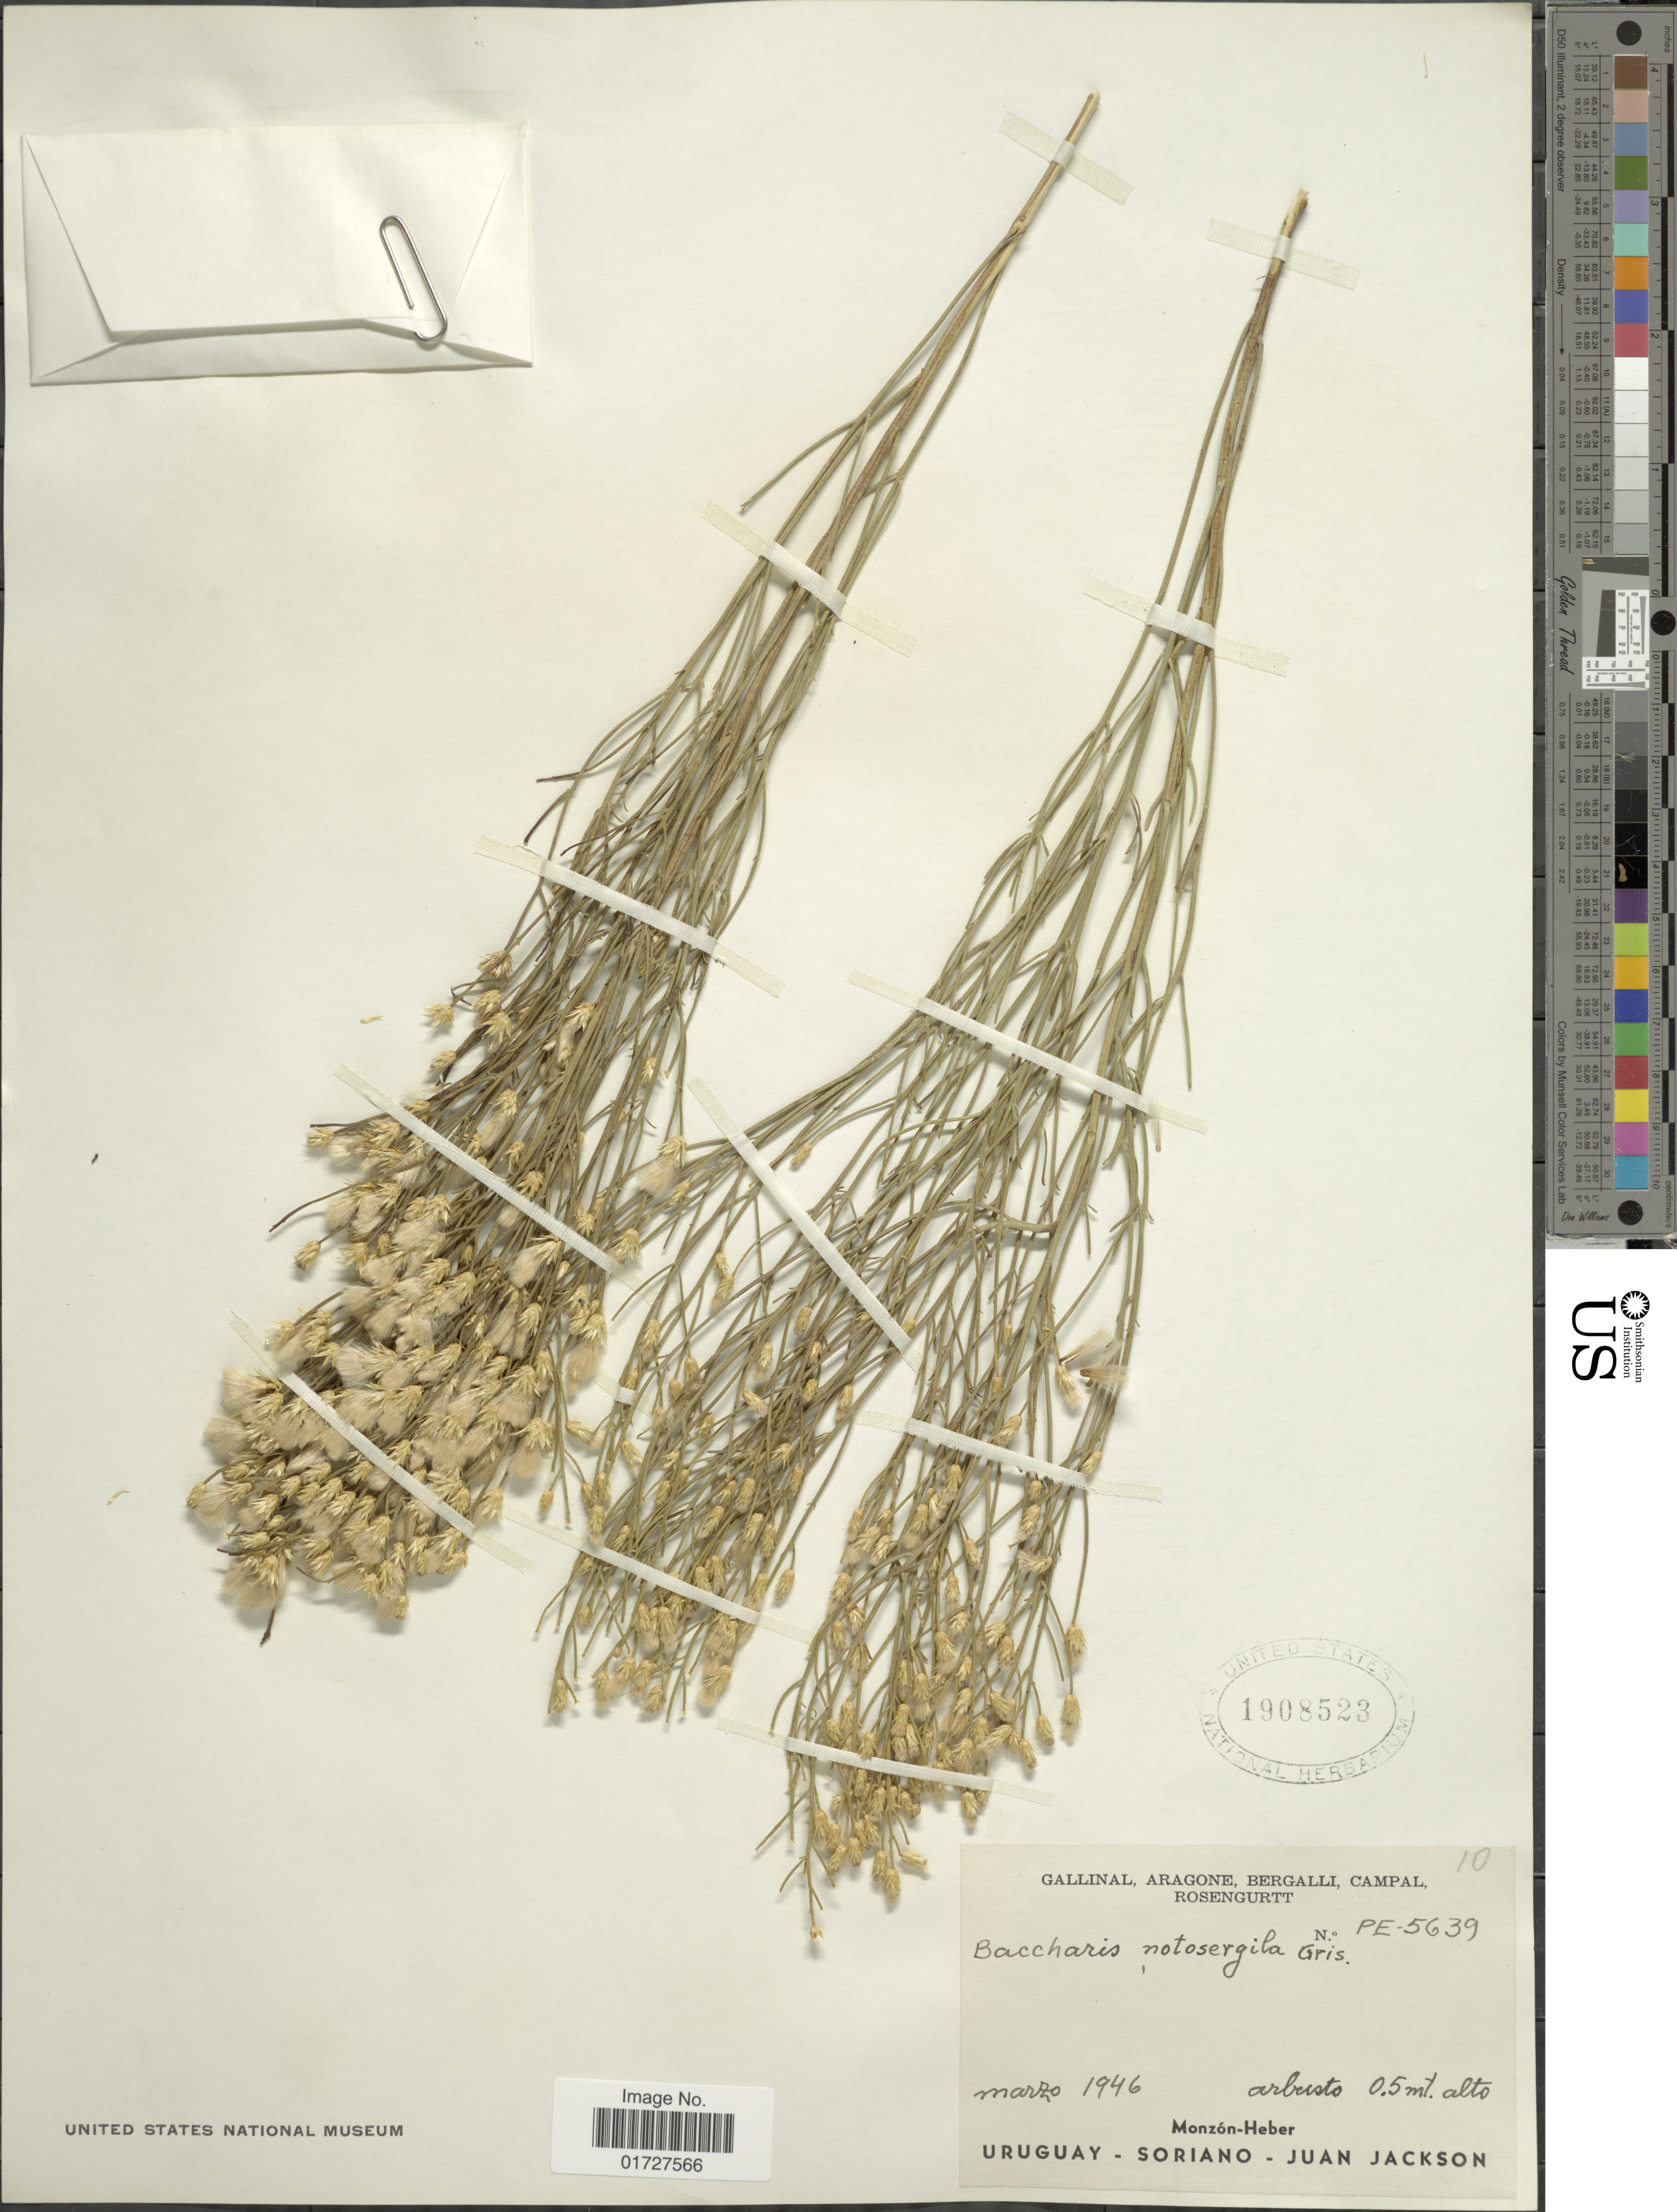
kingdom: Plantae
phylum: Tracheophyta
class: Magnoliopsida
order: Asterales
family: Asteraceae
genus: Baccharis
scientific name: Baccharis notosergila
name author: Griseb.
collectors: -. Gallinal, -- Aragone, -- Bergalli, -- Campal & Rosengurtt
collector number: PE-5639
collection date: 1946-03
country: Uruguay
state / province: Soriano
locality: Monzon-Heber, Juan Jackson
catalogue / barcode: US 1908523